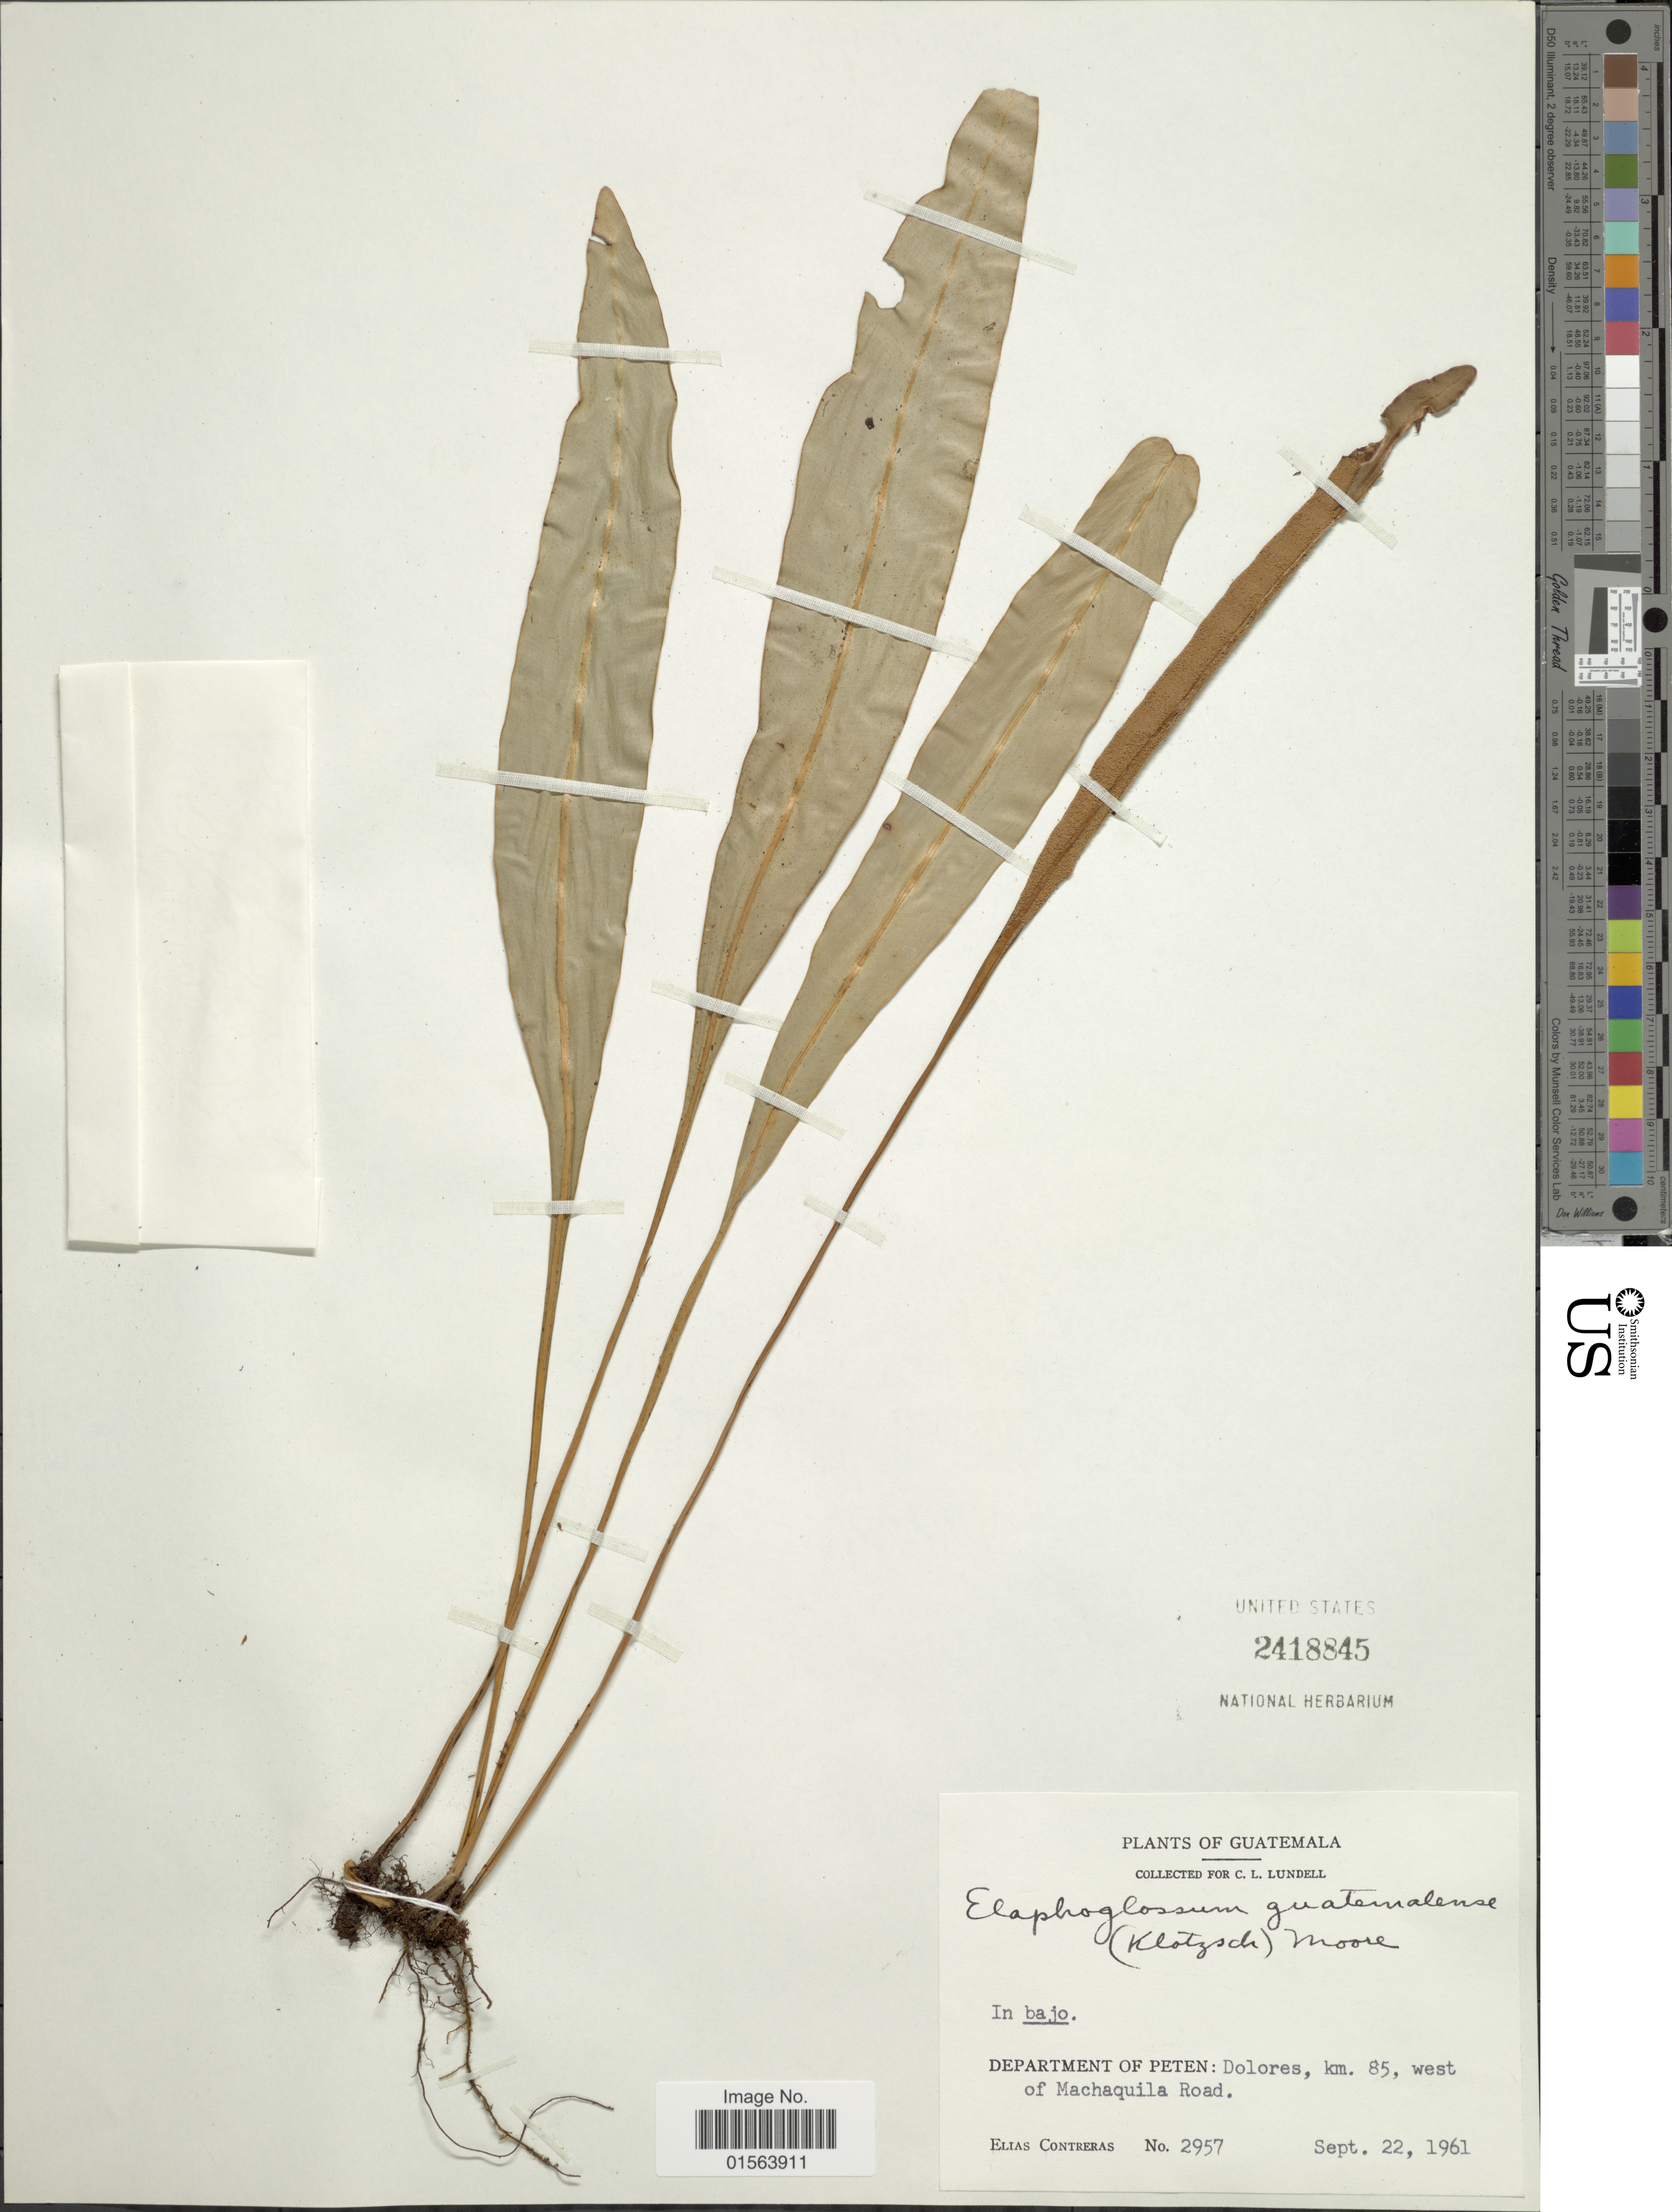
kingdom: Plantae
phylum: Tracheophyta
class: Polypodiopsida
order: Polypodiales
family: Dryopteridaceae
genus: Elaphoglossum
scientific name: Elaphoglossum guatemalense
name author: (Klotzsch) T. Moore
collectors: E. Contreras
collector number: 2957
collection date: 1961-09-22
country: Guatemala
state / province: El Petén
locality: Department of Peten: Dolores, km 85, west of Machaquila Road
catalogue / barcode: US 2418845